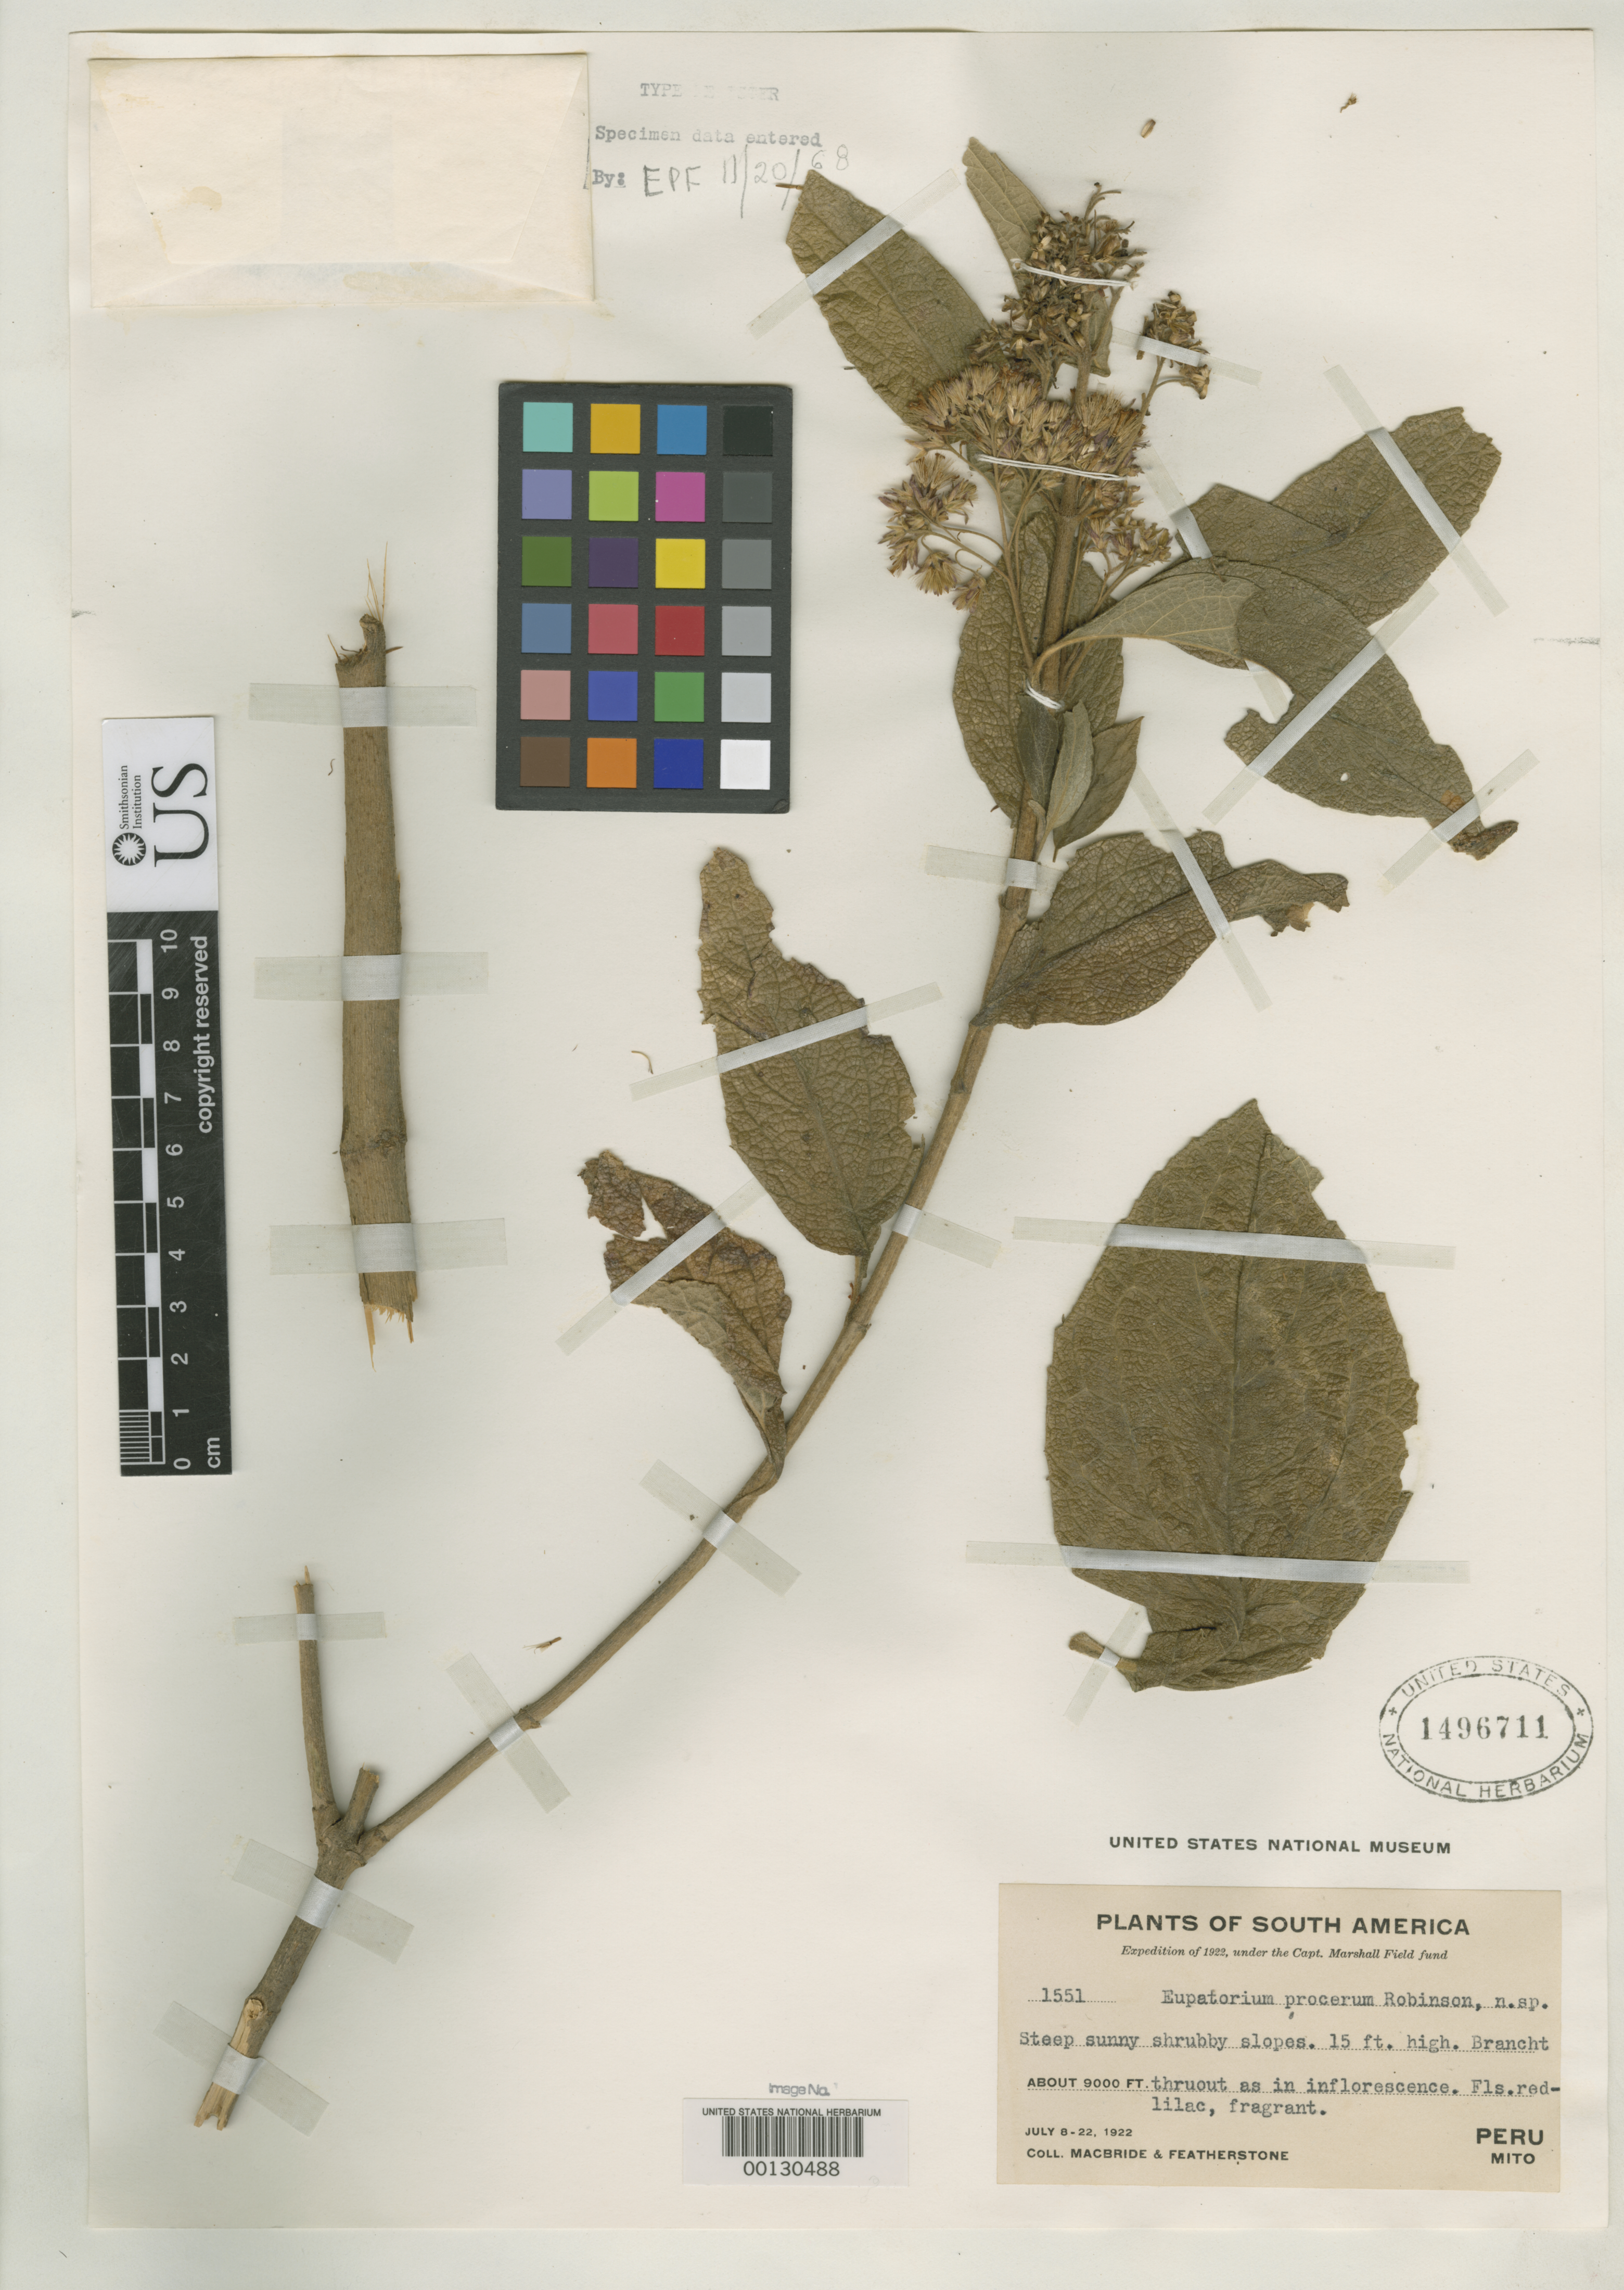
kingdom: Plantae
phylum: Tracheophyta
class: Magnoliopsida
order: Asterales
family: Asteraceae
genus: Eupatorium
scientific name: Eupatorium procerum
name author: B.L. Rob.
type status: Isotype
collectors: J. F. Macbride & W. Featherstone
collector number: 1551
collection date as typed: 08 Jul 1922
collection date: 1922-07-08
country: Peru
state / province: Huánuco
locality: Mito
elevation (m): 2745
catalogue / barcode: US 1496711